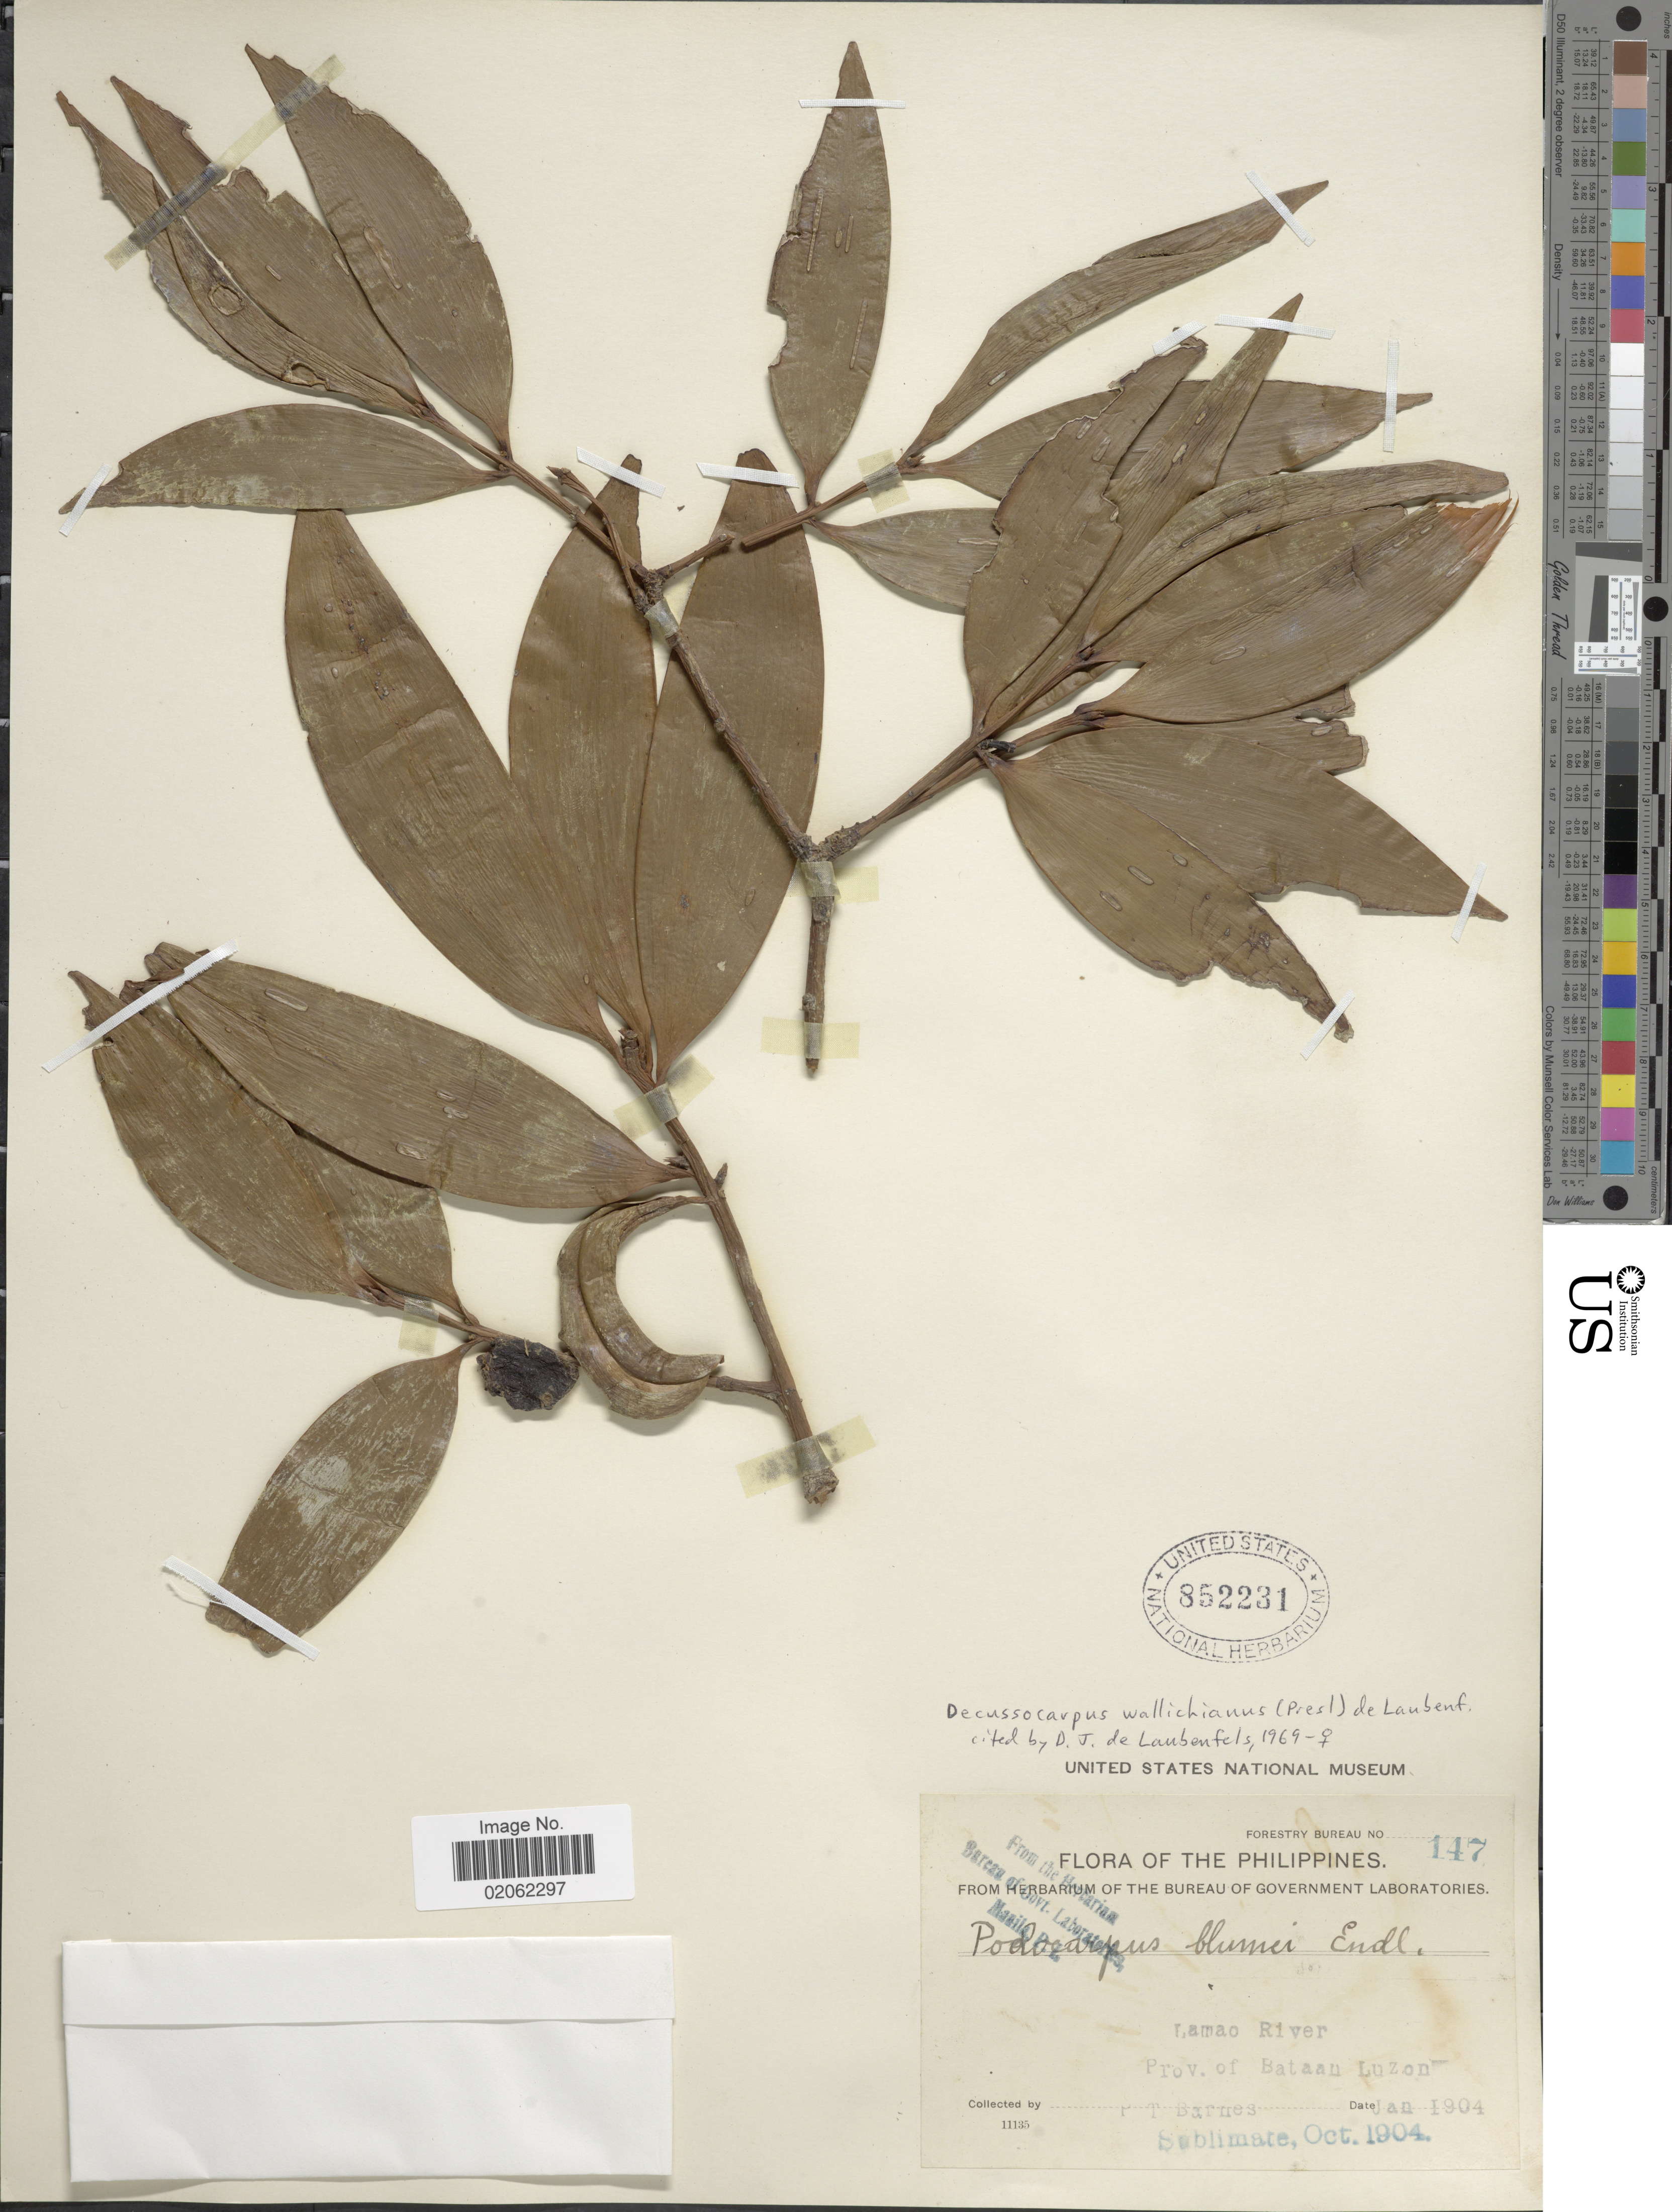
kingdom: Plantae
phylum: Tracheophyta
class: Pinopsida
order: Pinales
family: Podocarpaceae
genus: Decussocarpus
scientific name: Decussocarpus wallichianus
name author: (C. Presl) de Laub.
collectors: P. Barnes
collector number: Forestry Bureau 147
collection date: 1904-01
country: Philippines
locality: Lamao River, Prov. of Bataan, Luzon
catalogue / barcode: US 852231